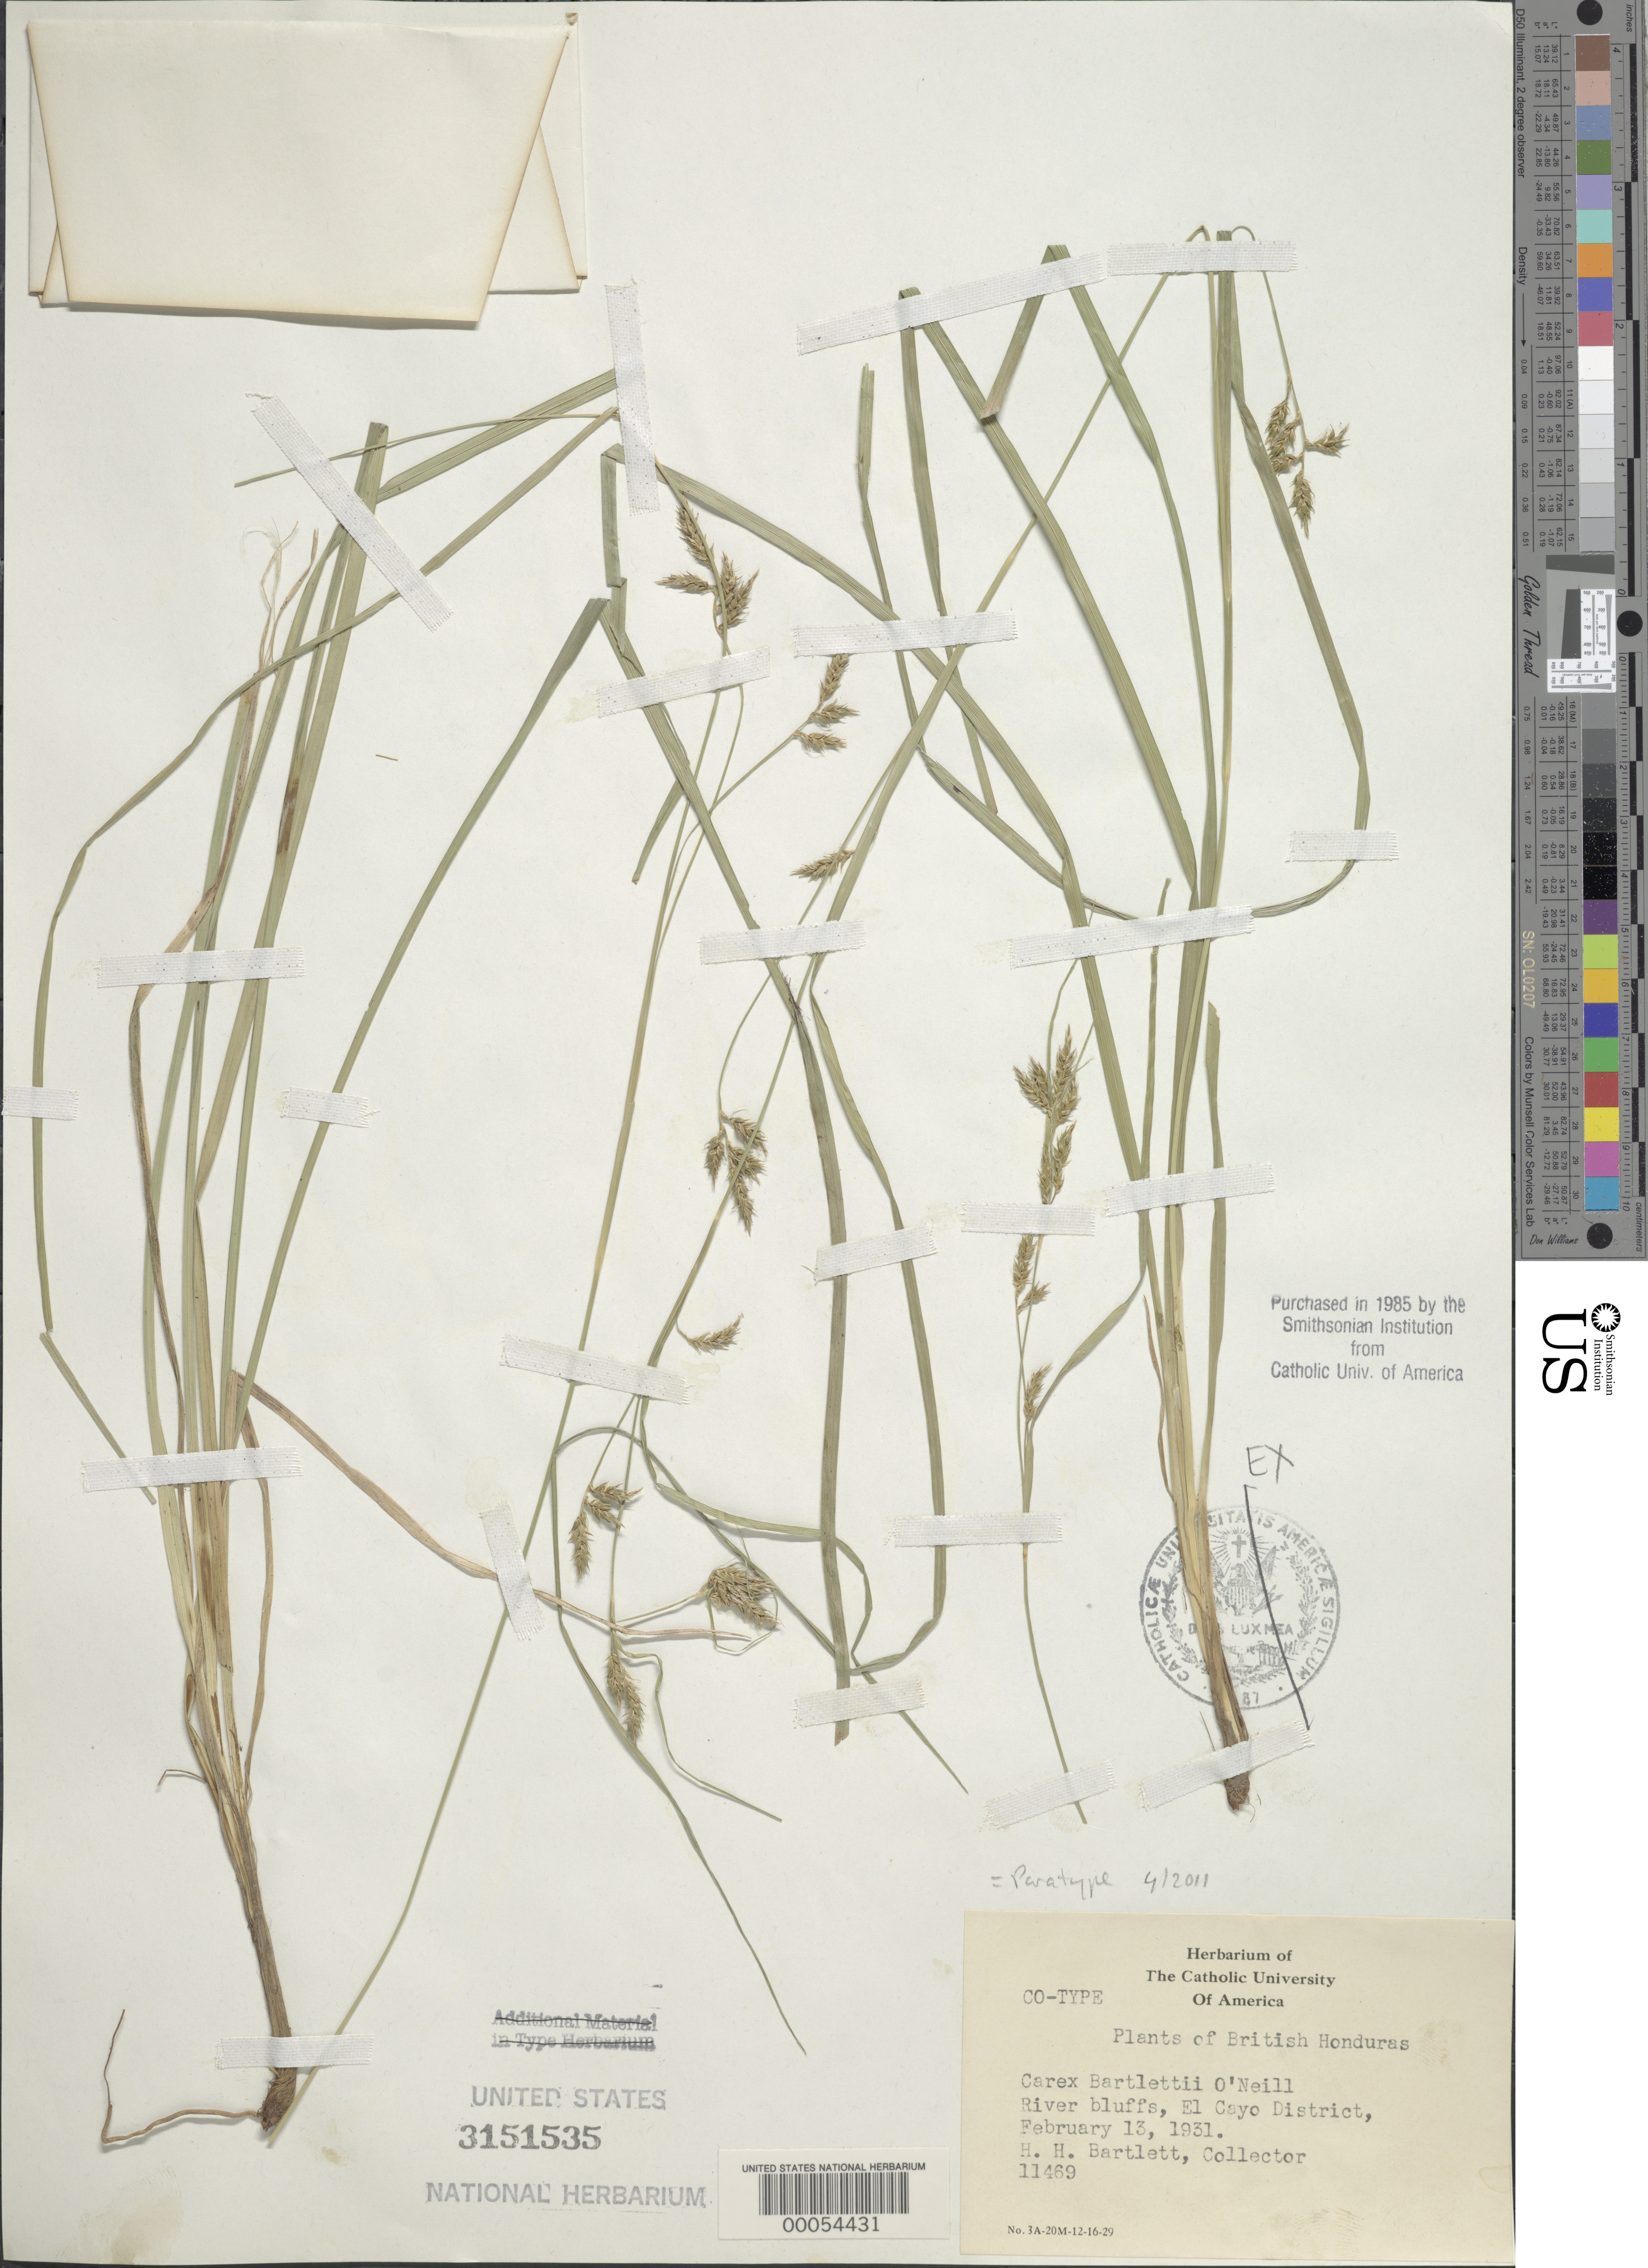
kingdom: Plantae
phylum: Tracheophyta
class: Liliopsida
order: Poales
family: Cyperaceae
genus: Carex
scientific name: Carex bartlettii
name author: O'Neill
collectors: H. H. Bartlett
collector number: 11469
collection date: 1931-02-13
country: Belize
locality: River bluffs, El Cayo District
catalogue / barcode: US 3151535